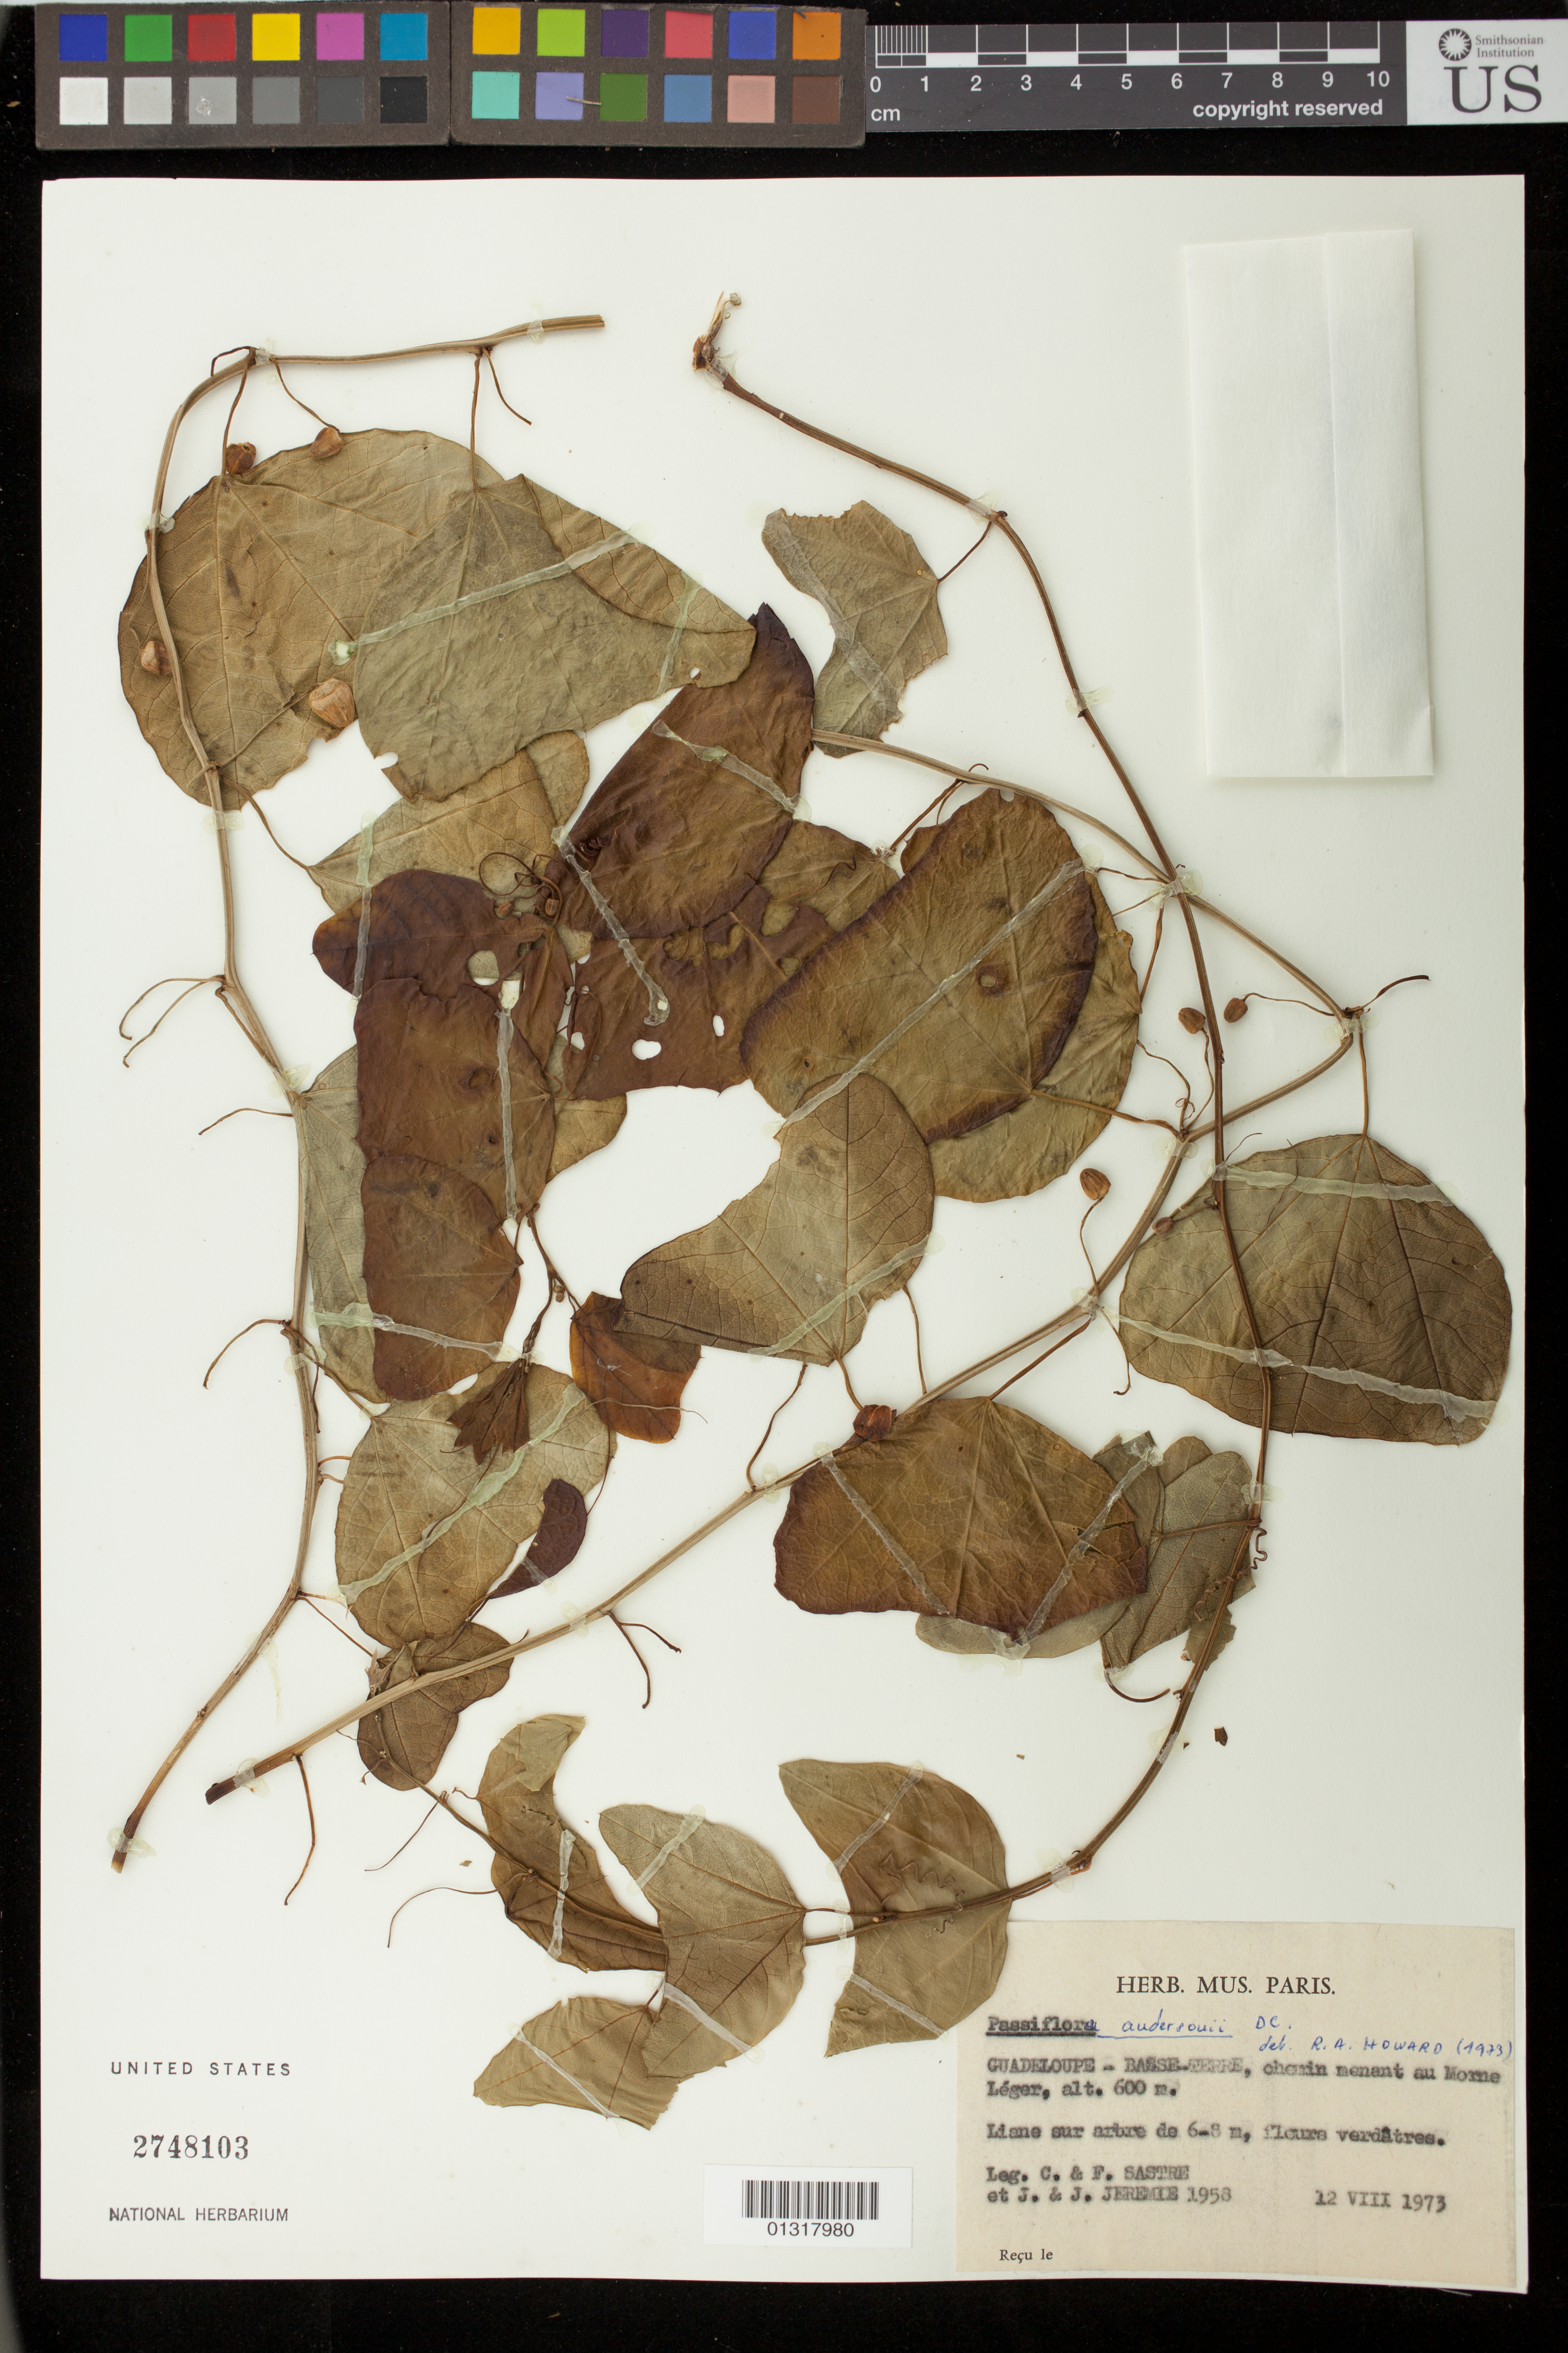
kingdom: Plantae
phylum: Tracheophyta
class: Magnoliopsida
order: Malpighiales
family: Passifloraceae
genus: Passiflora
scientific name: Passiflora andersonii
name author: DC.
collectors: C. H. L. Sastre, F. Sastre & J. Jérémie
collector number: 1958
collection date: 1973-08-12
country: Guadeloupe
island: Basse Terre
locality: Morne Leger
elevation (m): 600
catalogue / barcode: US 2748103